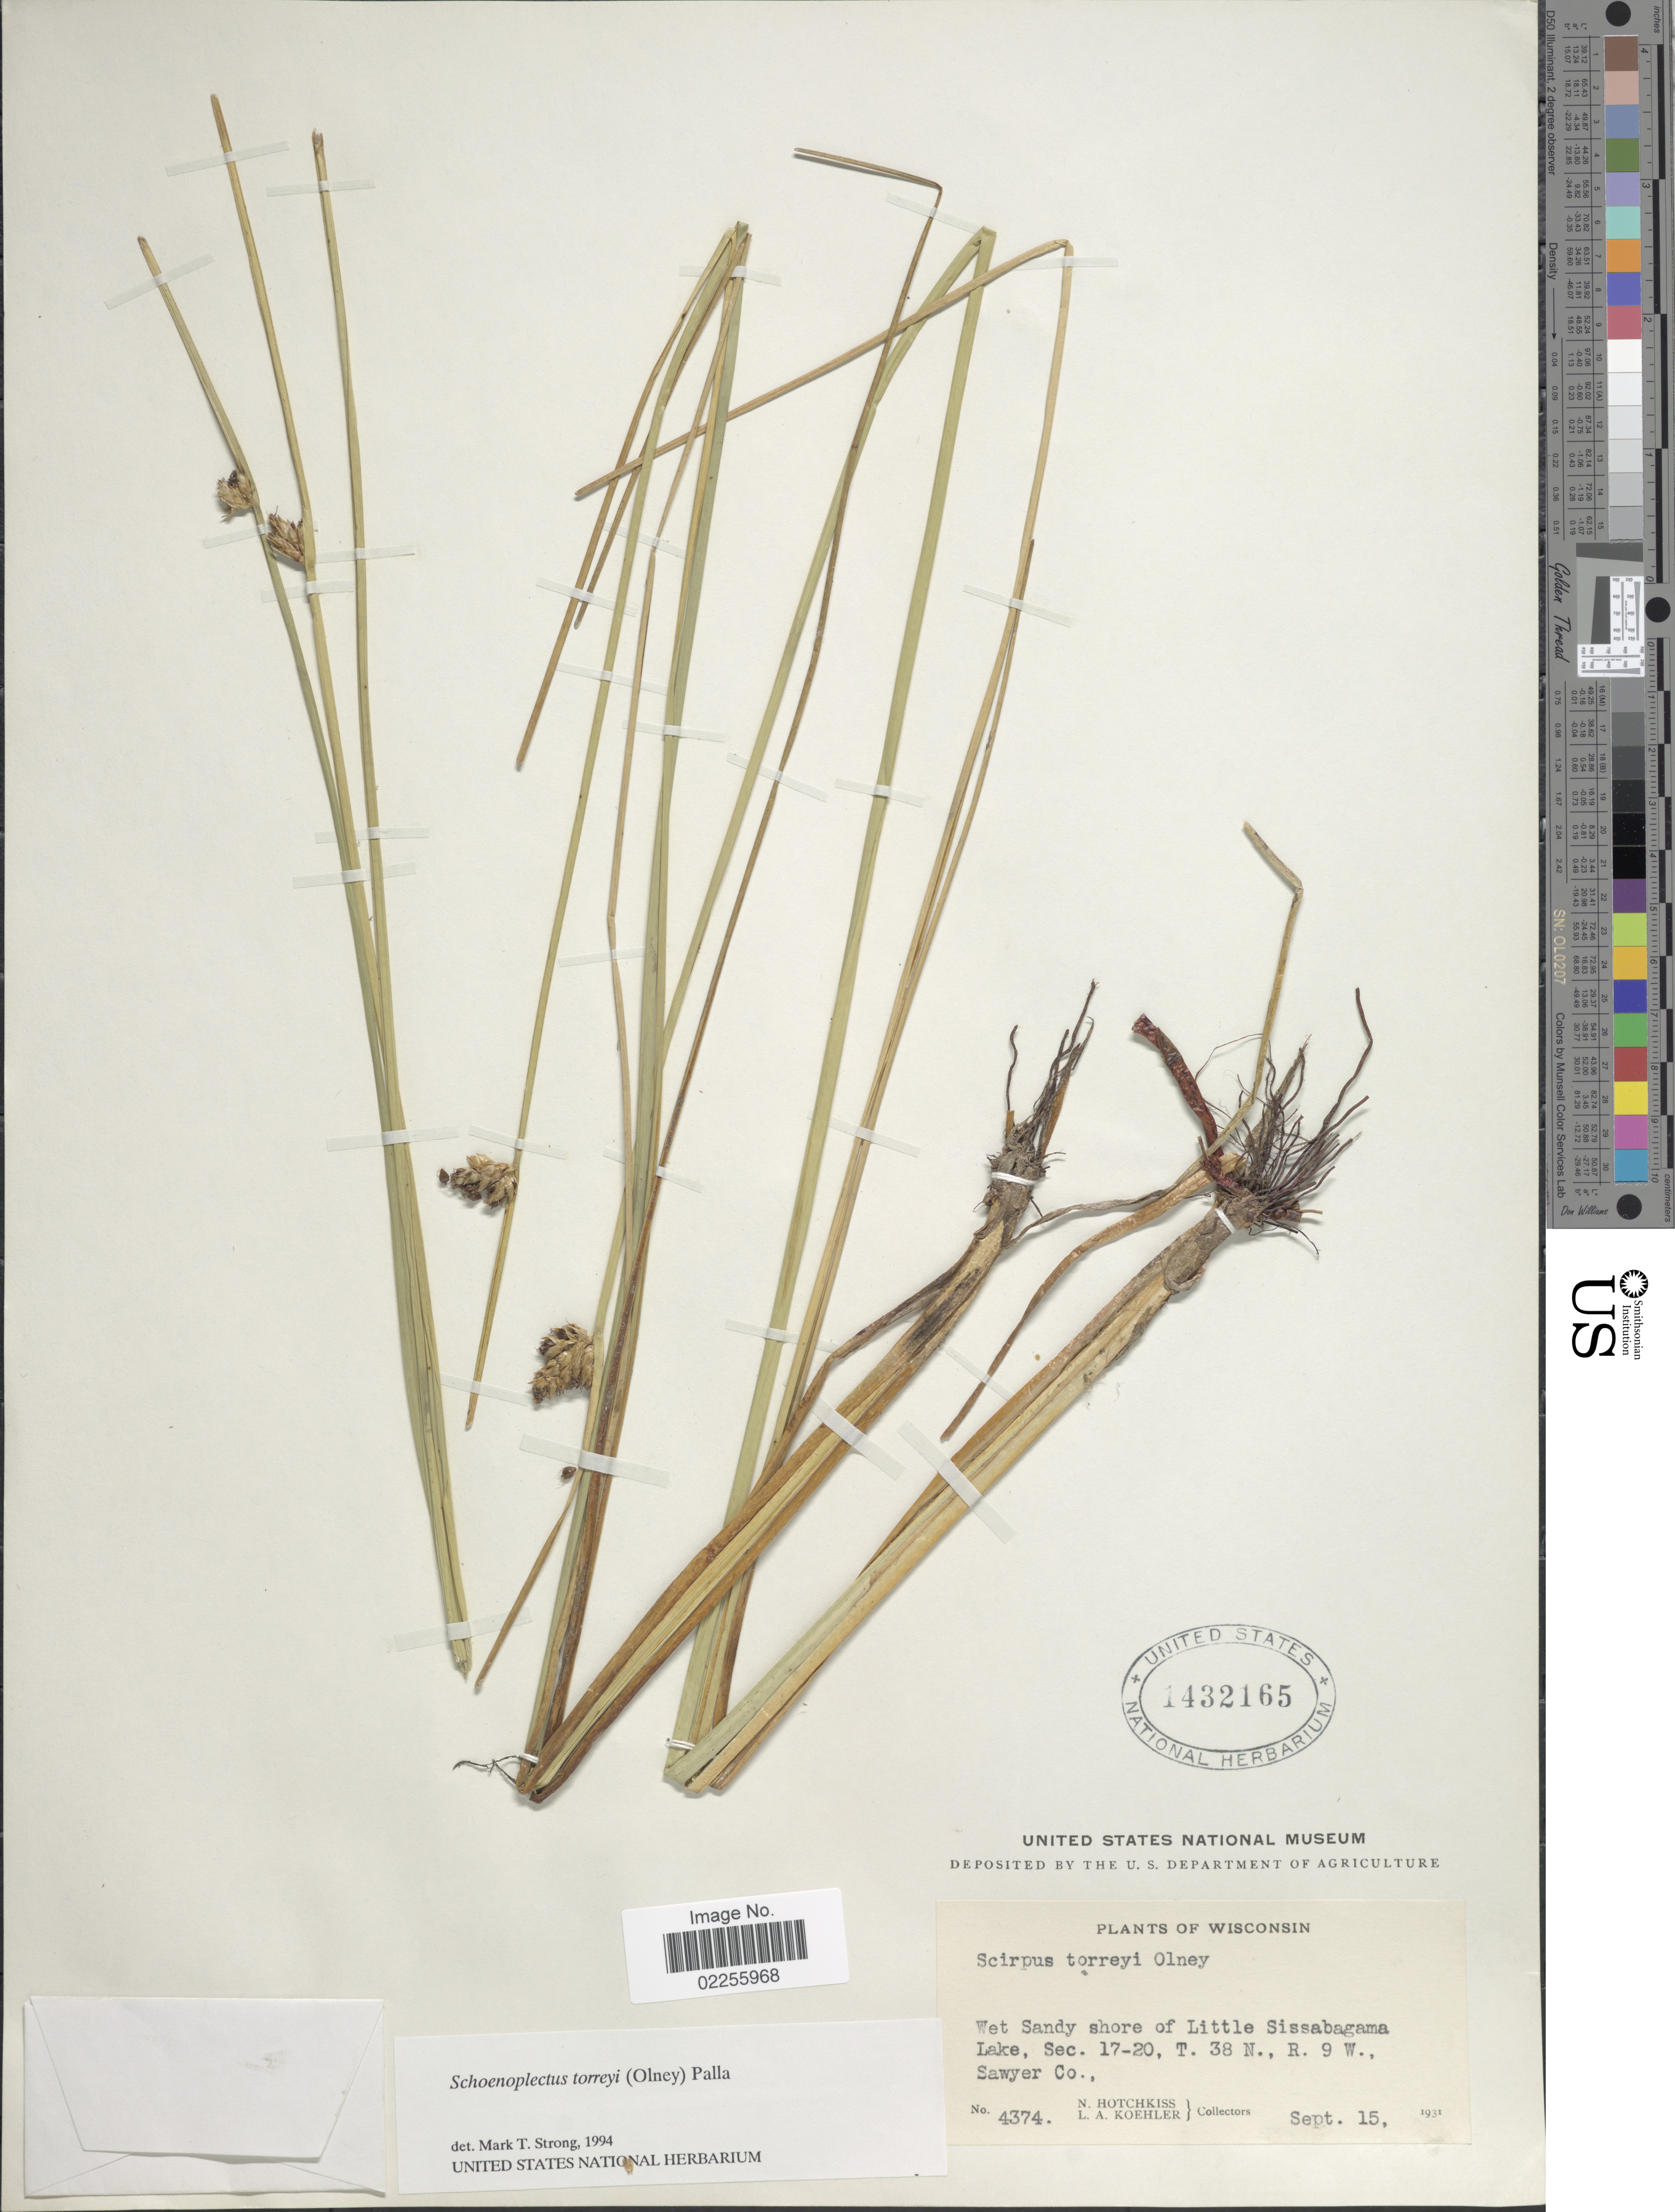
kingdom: Plantae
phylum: Tracheophyta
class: Liliopsida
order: Poales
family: Cyperaceae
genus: Schoenoplectus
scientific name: Schoenoplectus torreyi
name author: (Olney) Palla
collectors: N. Hotchkiss & L. Koehler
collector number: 4374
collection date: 1931-09-15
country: United States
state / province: Wisconsin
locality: Wet Sandy shore of Little Sissabagama Lake, Sec. 17-20, T. 38 N., R. 9 W., Sawyer Co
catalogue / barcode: US 1432165